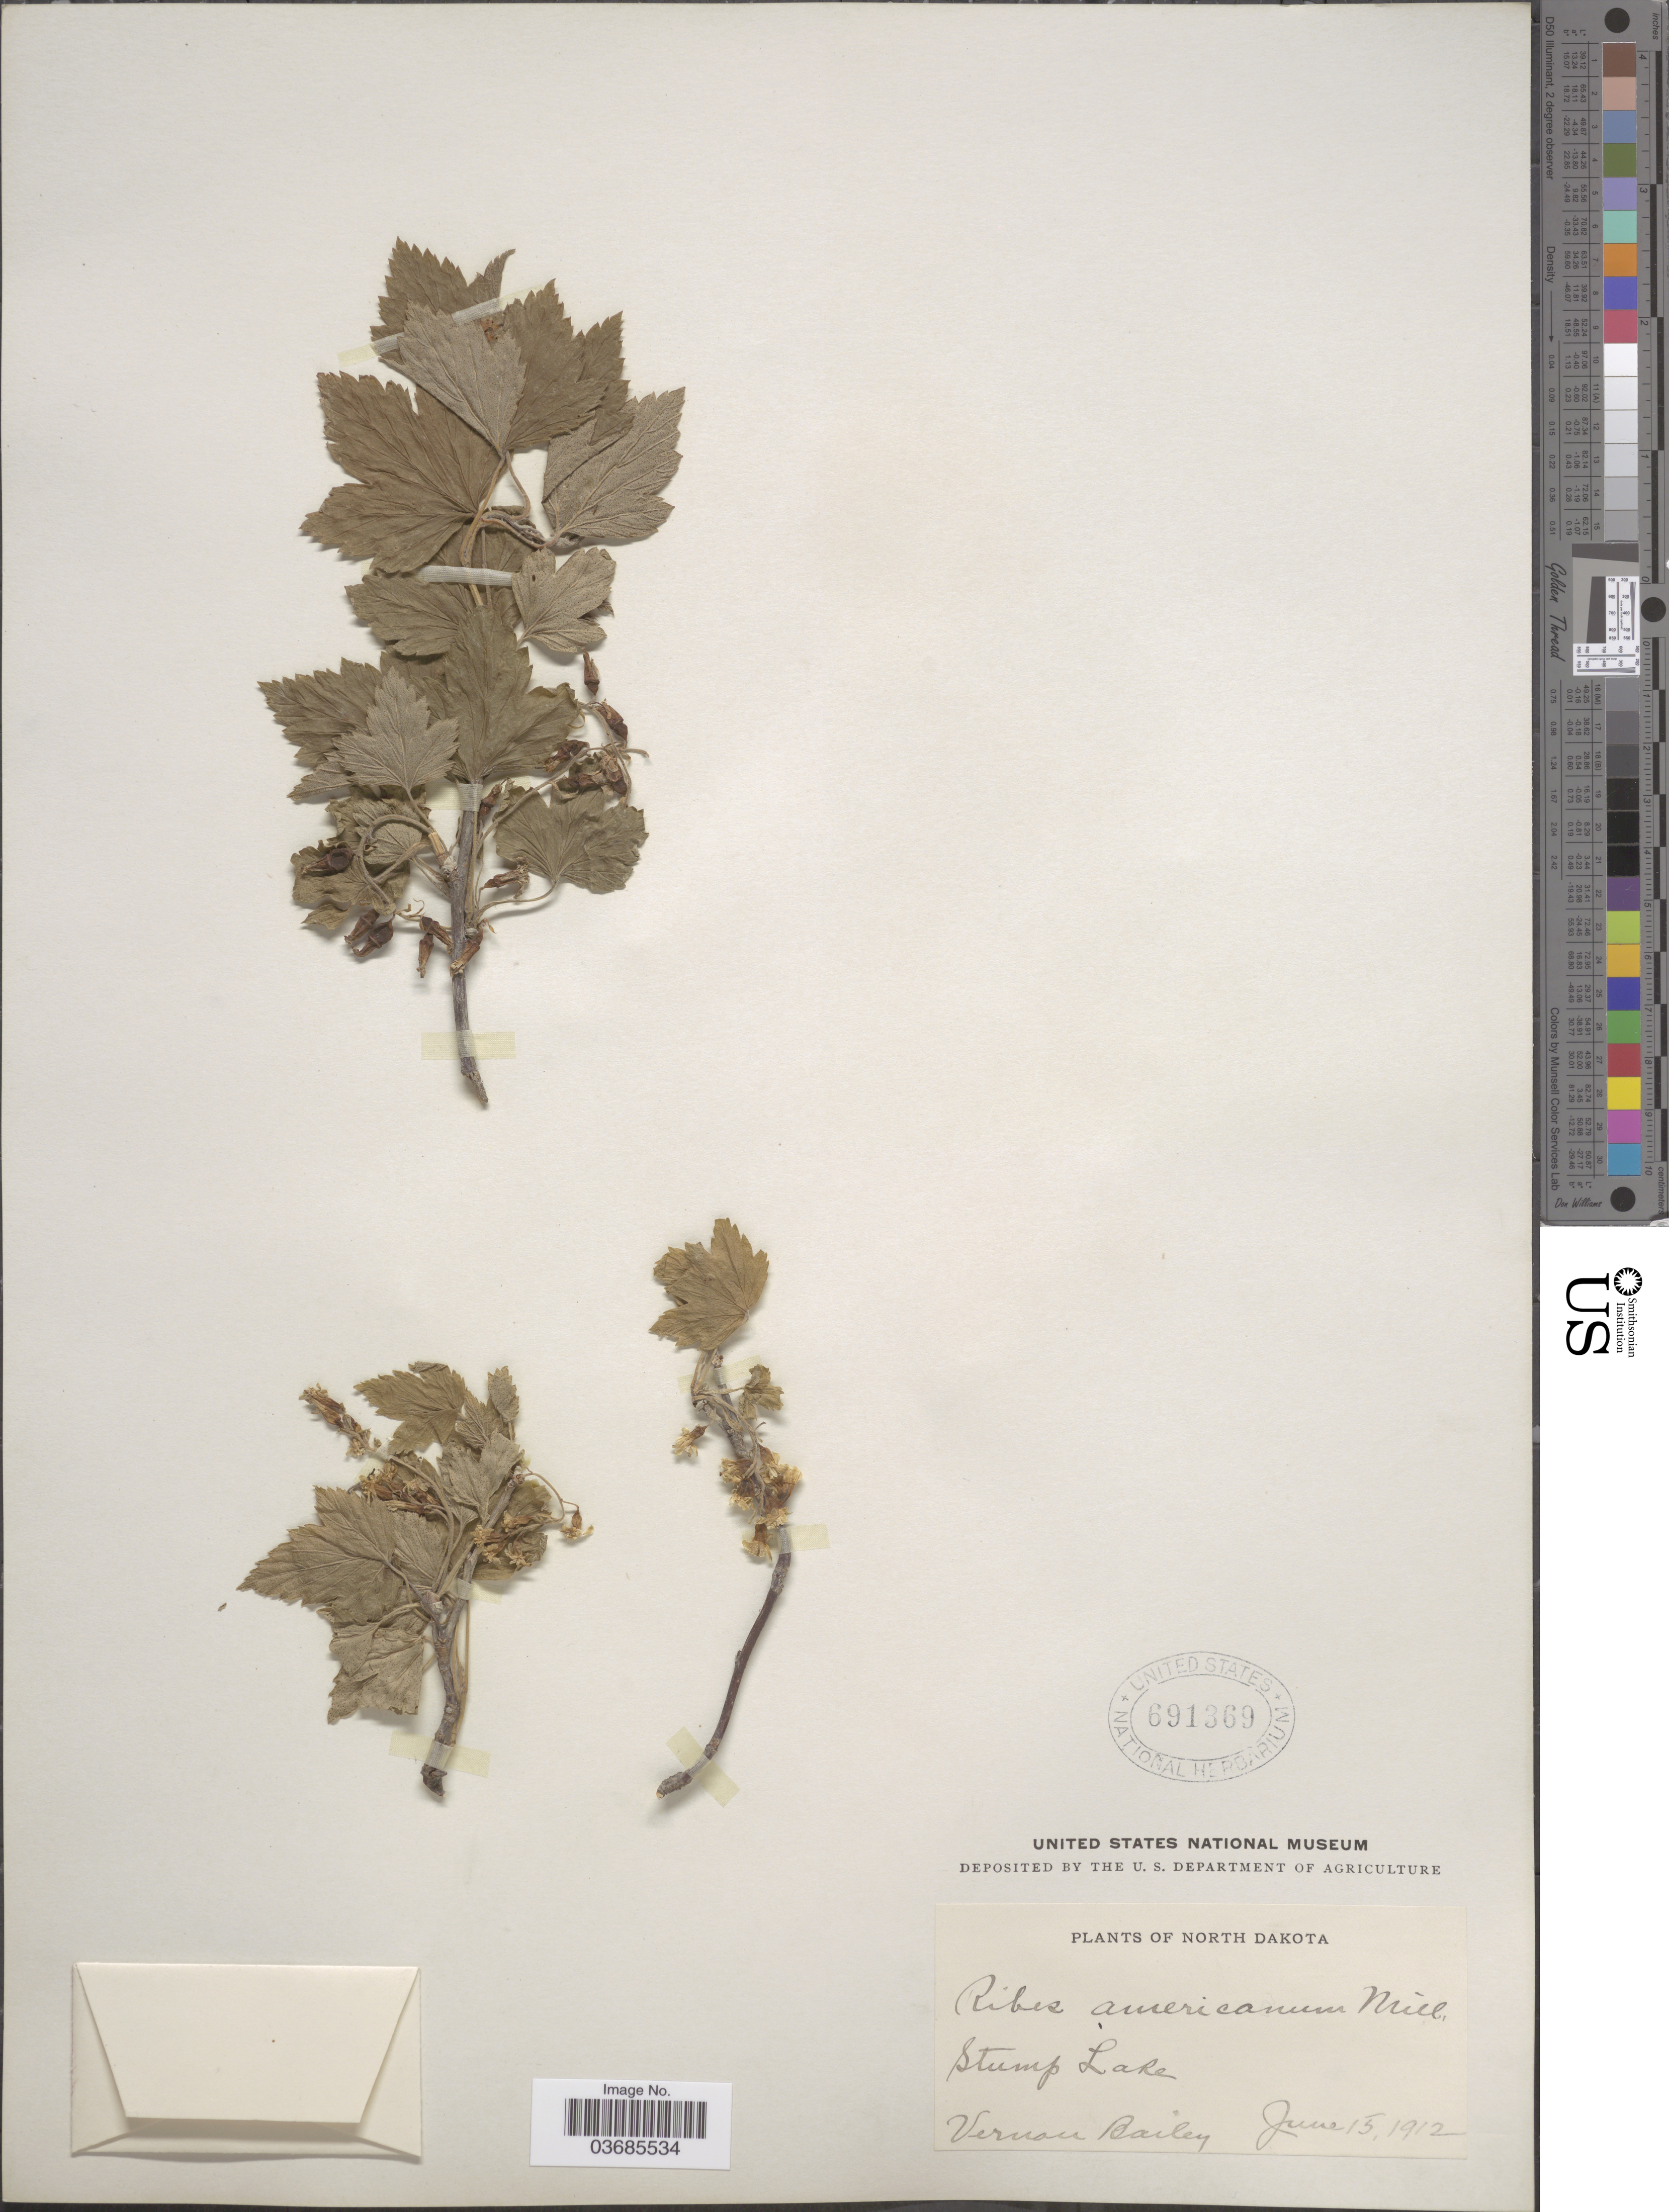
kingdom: Plantae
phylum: Tracheophyta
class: Magnoliopsida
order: Saxifragales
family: Grossulariaceae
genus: Ribes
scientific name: Ribes americanum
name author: Mill.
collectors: V. O. Bailey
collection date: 1912-06-15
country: United States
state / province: North Dakota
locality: Stump Lake.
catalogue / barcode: US 691369